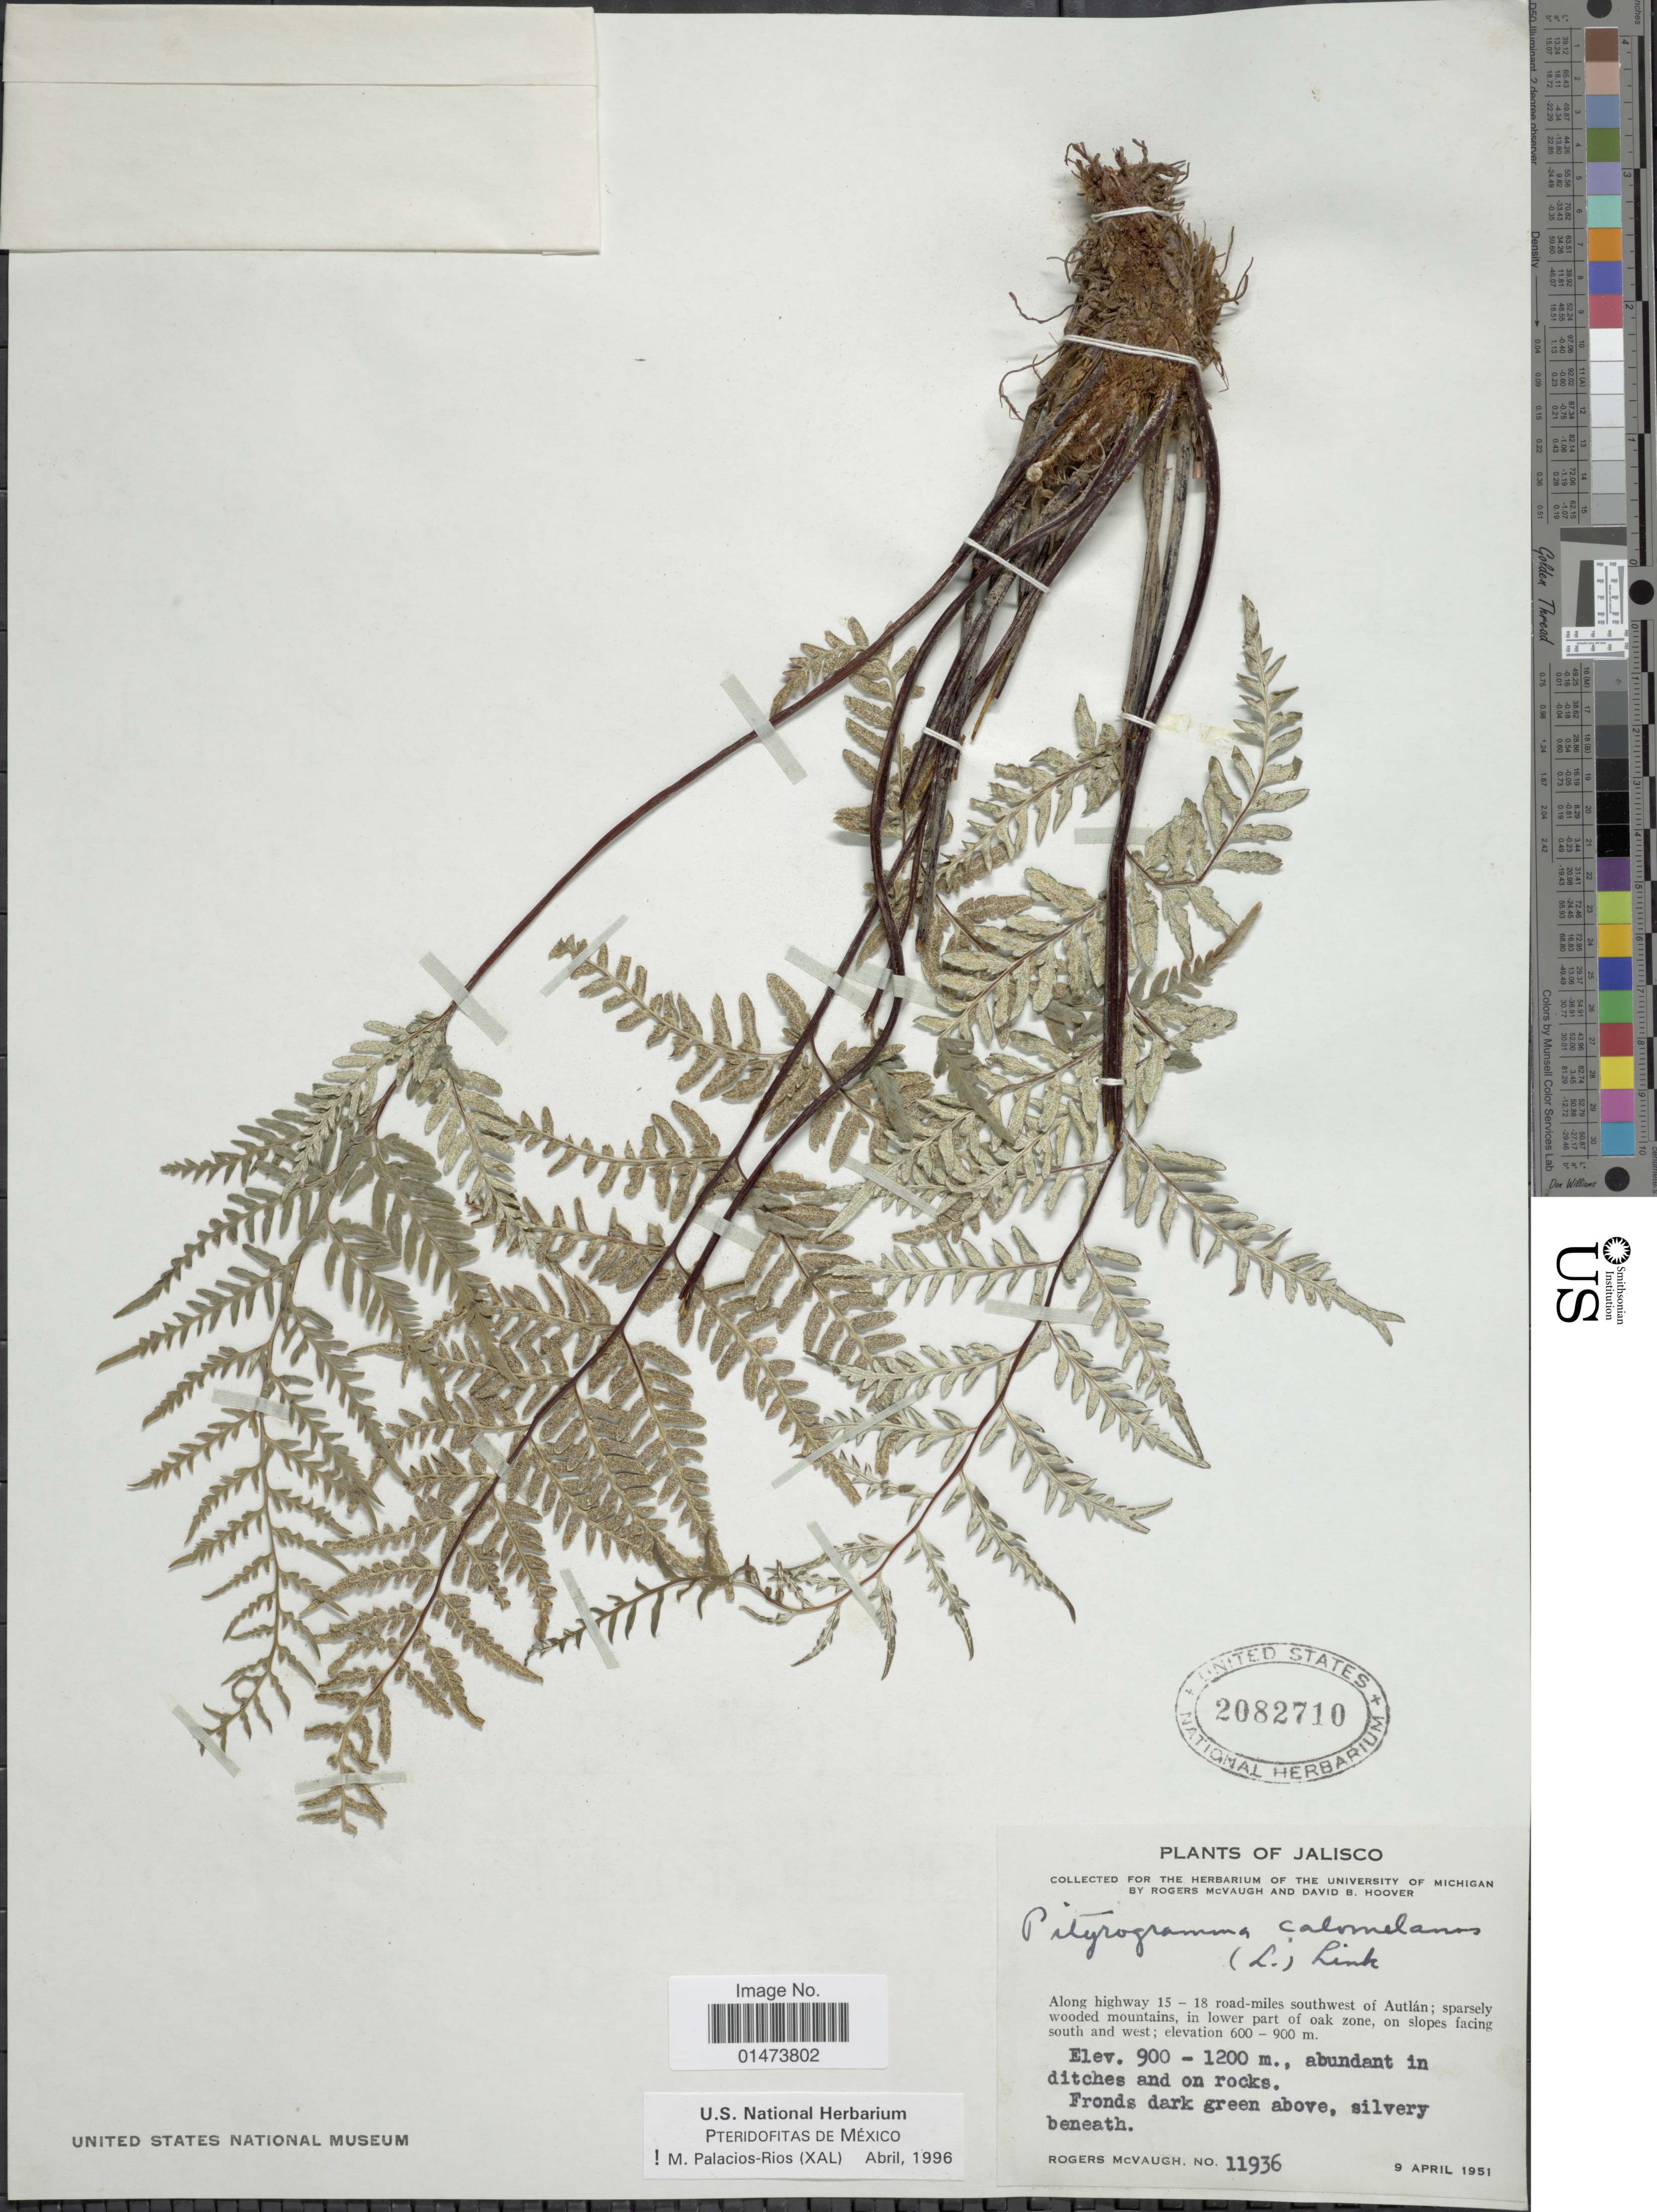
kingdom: Plantae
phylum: Tracheophyta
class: Polypodiopsida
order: Polypodiales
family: Pteridaceae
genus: Pityrogramma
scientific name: Pityrogramma calomelanos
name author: (L.) Link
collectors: R. McVaugh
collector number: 11936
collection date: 1951-04-09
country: Mexico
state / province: Jalisco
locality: Jalisco, Along highway 15-18 road-miles southwest of Autlán; sparsely wooded mountains, in lower part of oak zone, on slopes facing south and west.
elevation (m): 900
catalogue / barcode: US 2082710